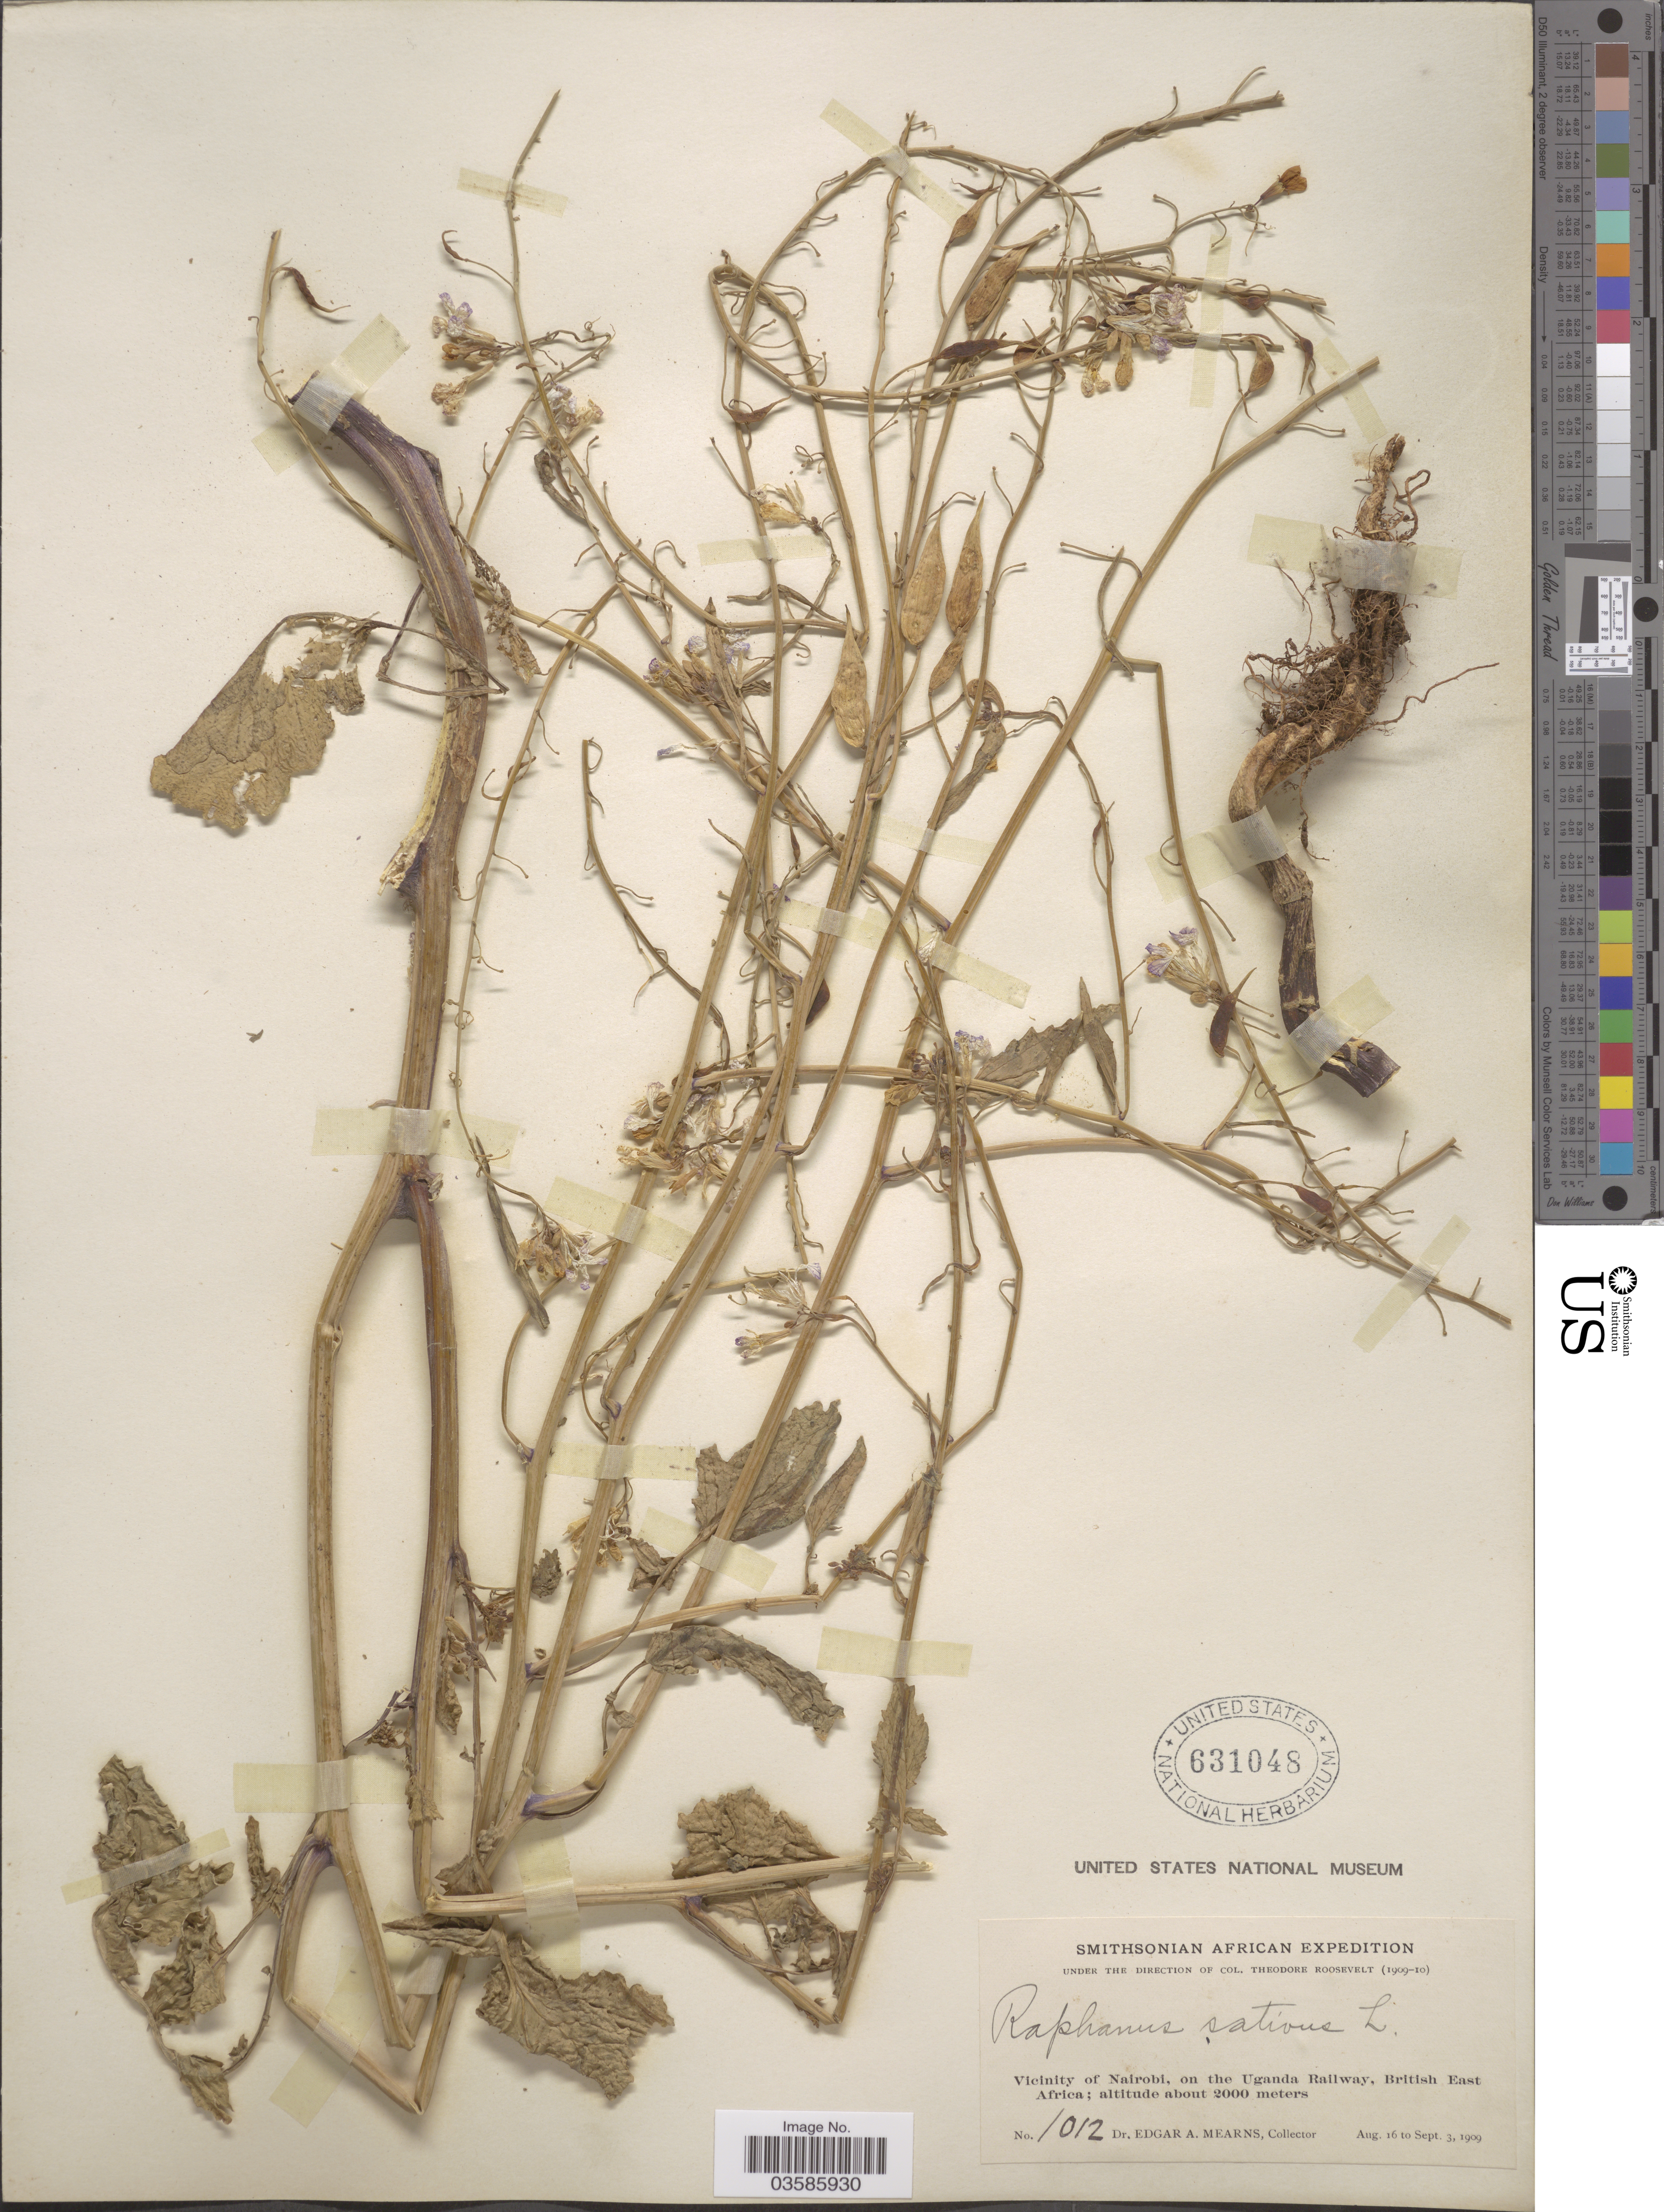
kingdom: Plantae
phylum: Tracheophyta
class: Magnoliopsida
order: Brassicales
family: Brassicaceae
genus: Raphanus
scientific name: Raphanus sativus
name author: L.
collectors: E. A. Mearns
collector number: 1012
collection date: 1909-08-16/1909-09-03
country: Kenya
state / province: Nairobi Area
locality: Vicinity of Nairobi, on the Uganda Railway, British East Africa.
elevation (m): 2000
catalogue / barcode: US 631048